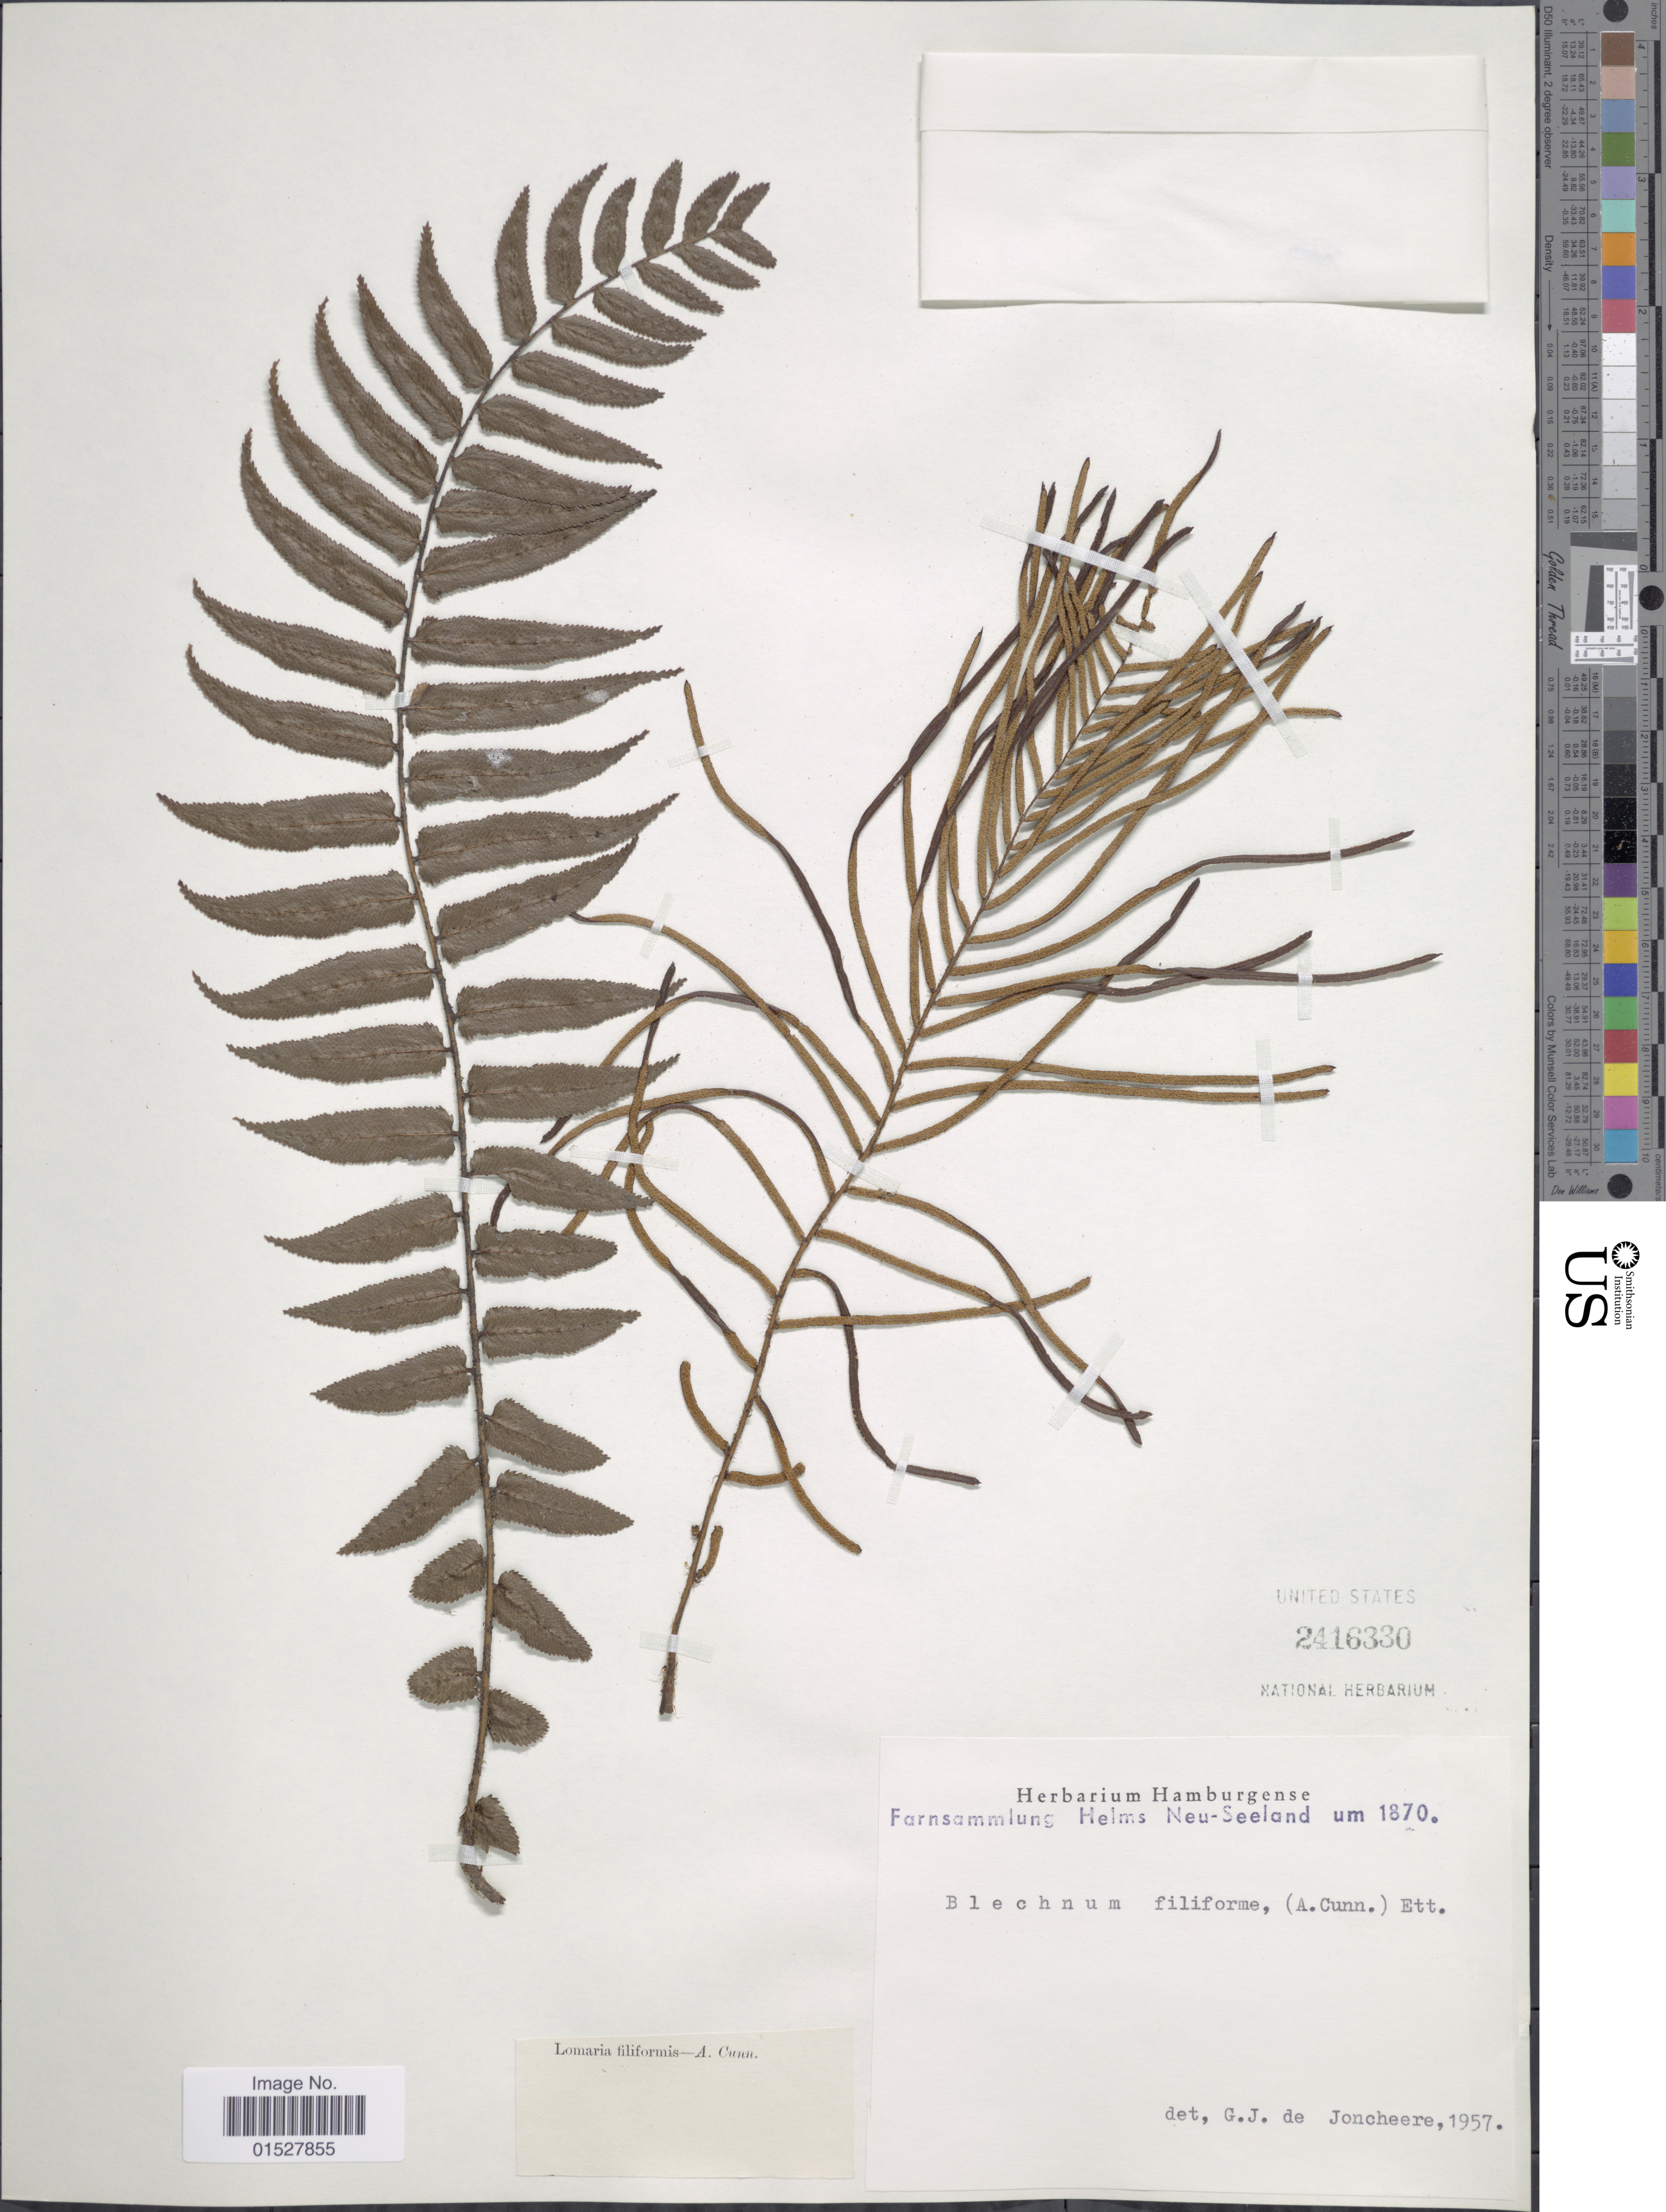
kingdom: Plantae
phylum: Tracheophyta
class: Polypodiopsida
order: Polypodiales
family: Blechnaceae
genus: Blechnum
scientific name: Blechnum filiforme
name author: (A. Cunn.) Ettingsh.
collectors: Helms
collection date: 1870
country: New Zealand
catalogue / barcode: US 2416330